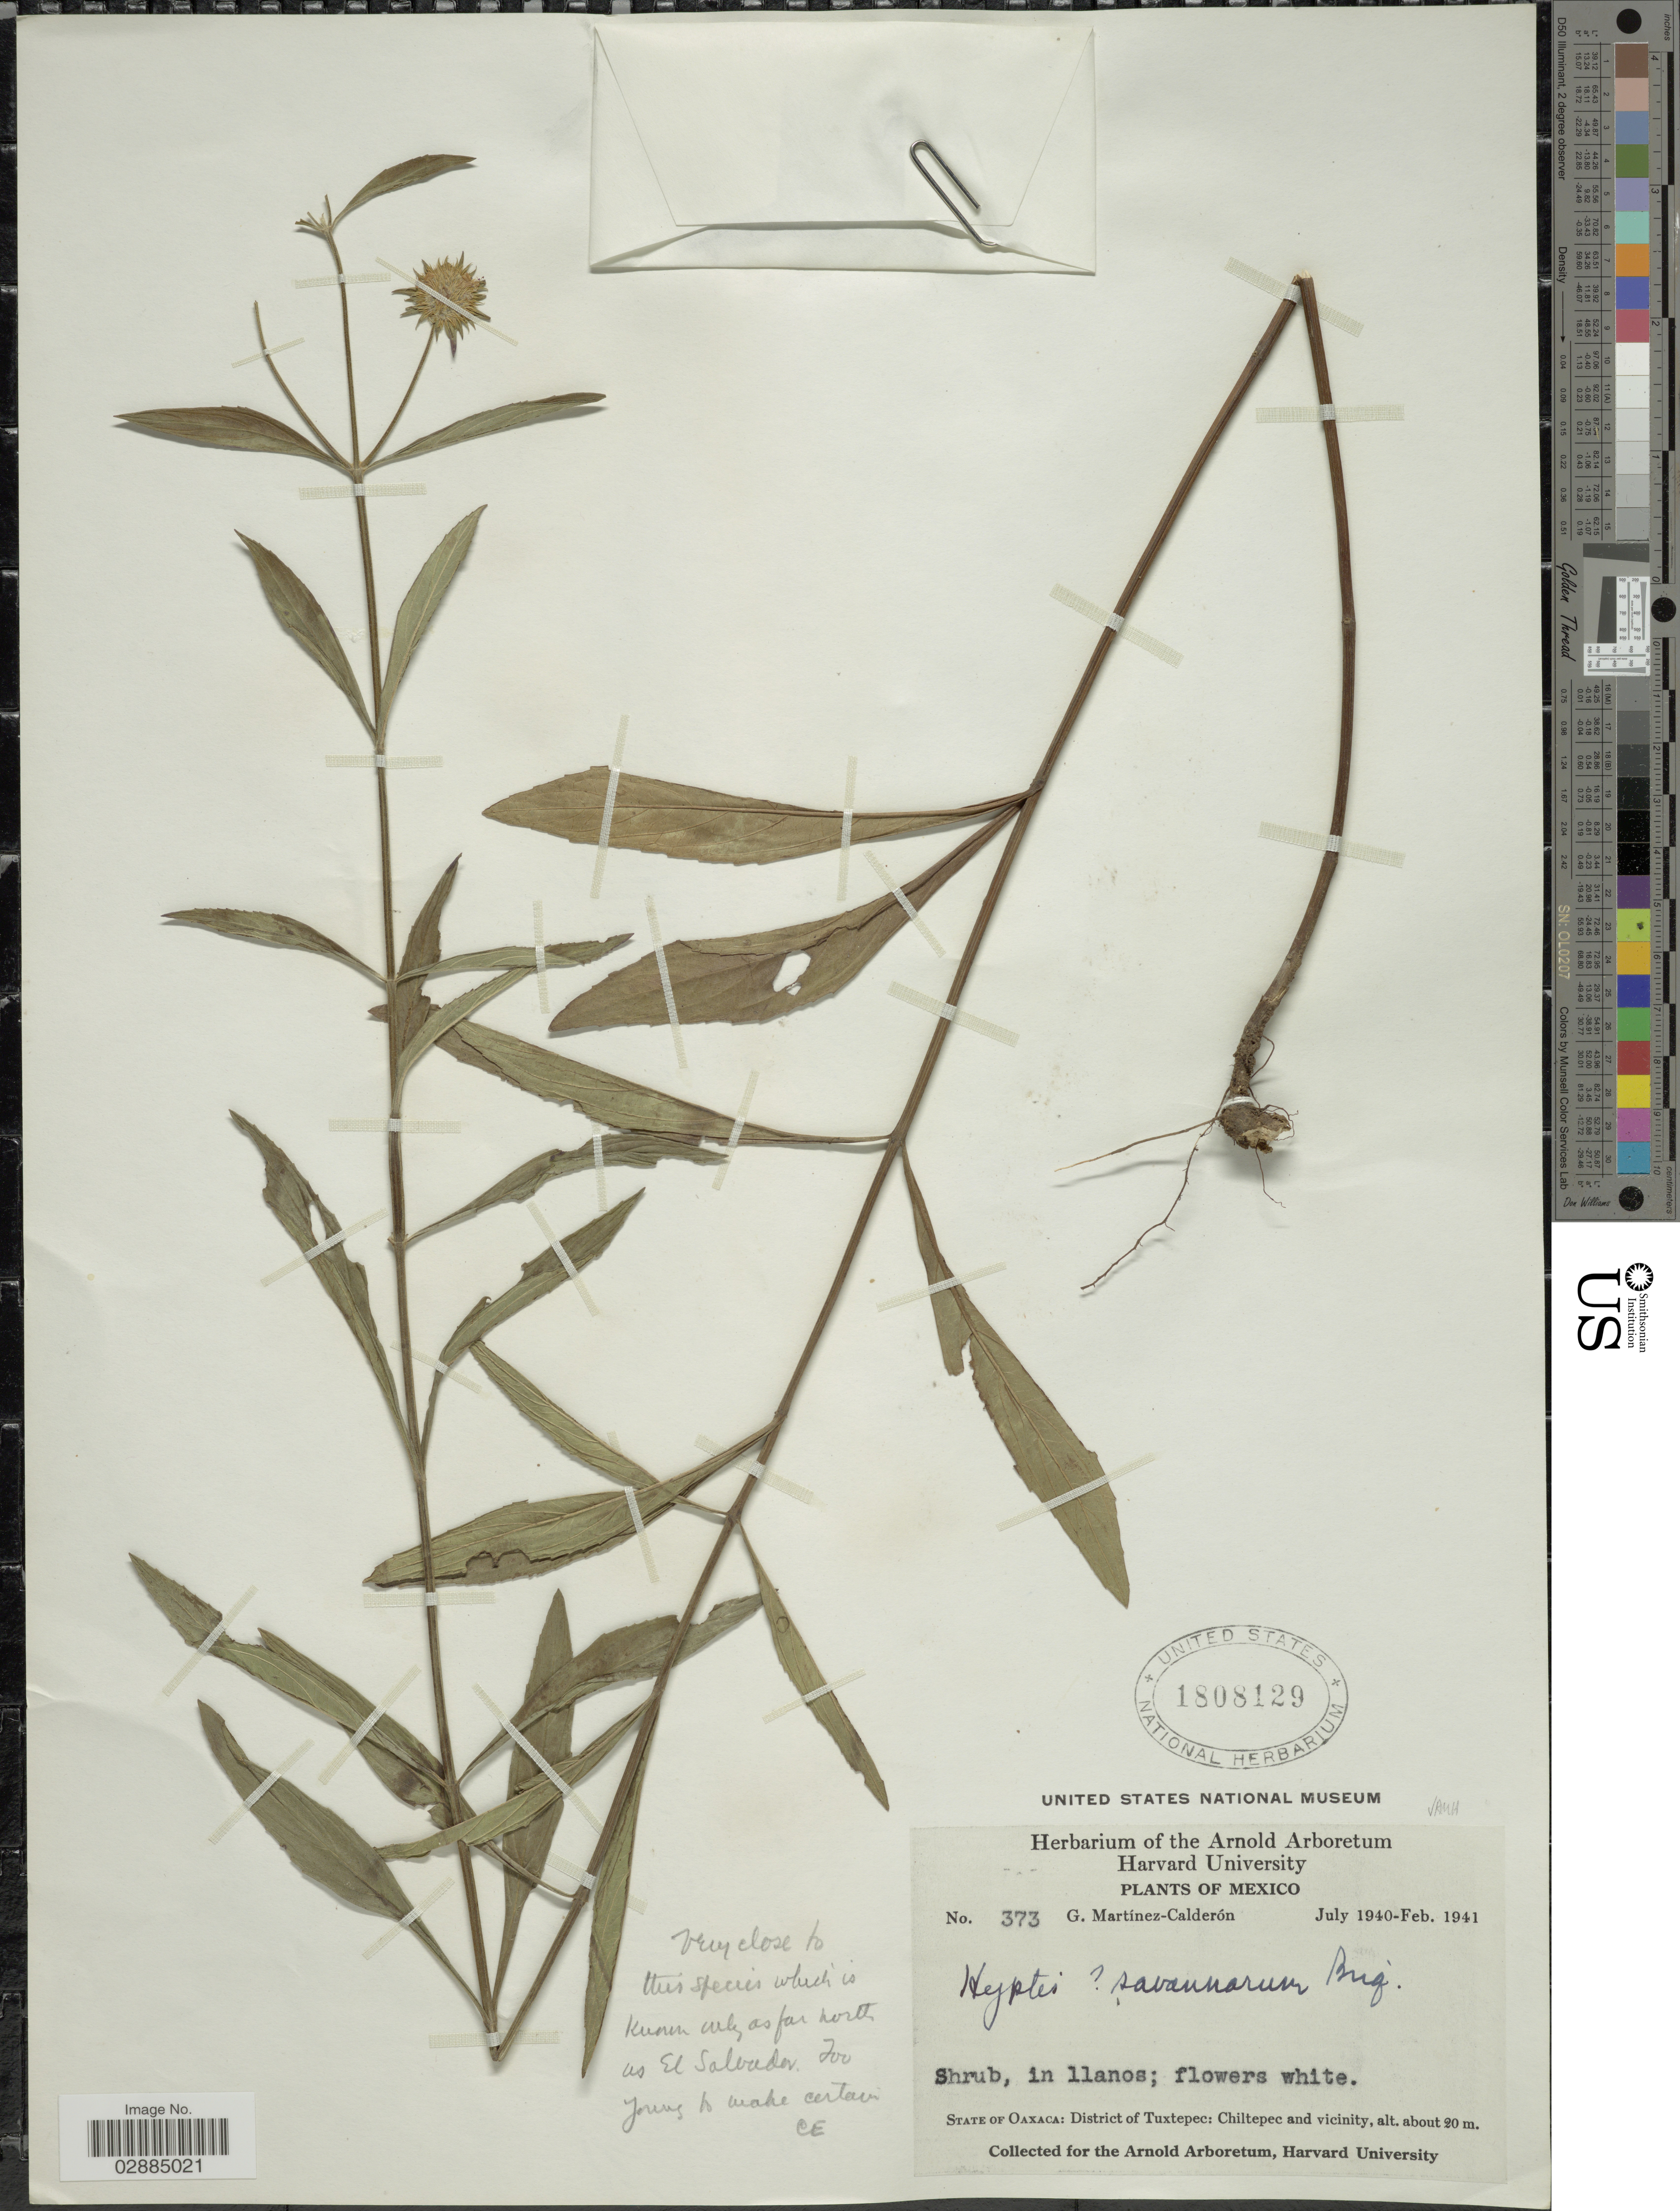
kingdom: Plantae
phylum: Tracheophyta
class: Magnoliopsida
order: Lamiales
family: Lamiaceae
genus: Hyptis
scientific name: Hyptis savannarum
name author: Briq.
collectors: G. Martínez Calderón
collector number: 373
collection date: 1940-07/1941-02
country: Mexico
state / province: Oaxaca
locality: State of Oaxaca: District of Tuxtepec: Chiltepec and vicinity.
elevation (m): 20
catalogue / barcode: US 1808129